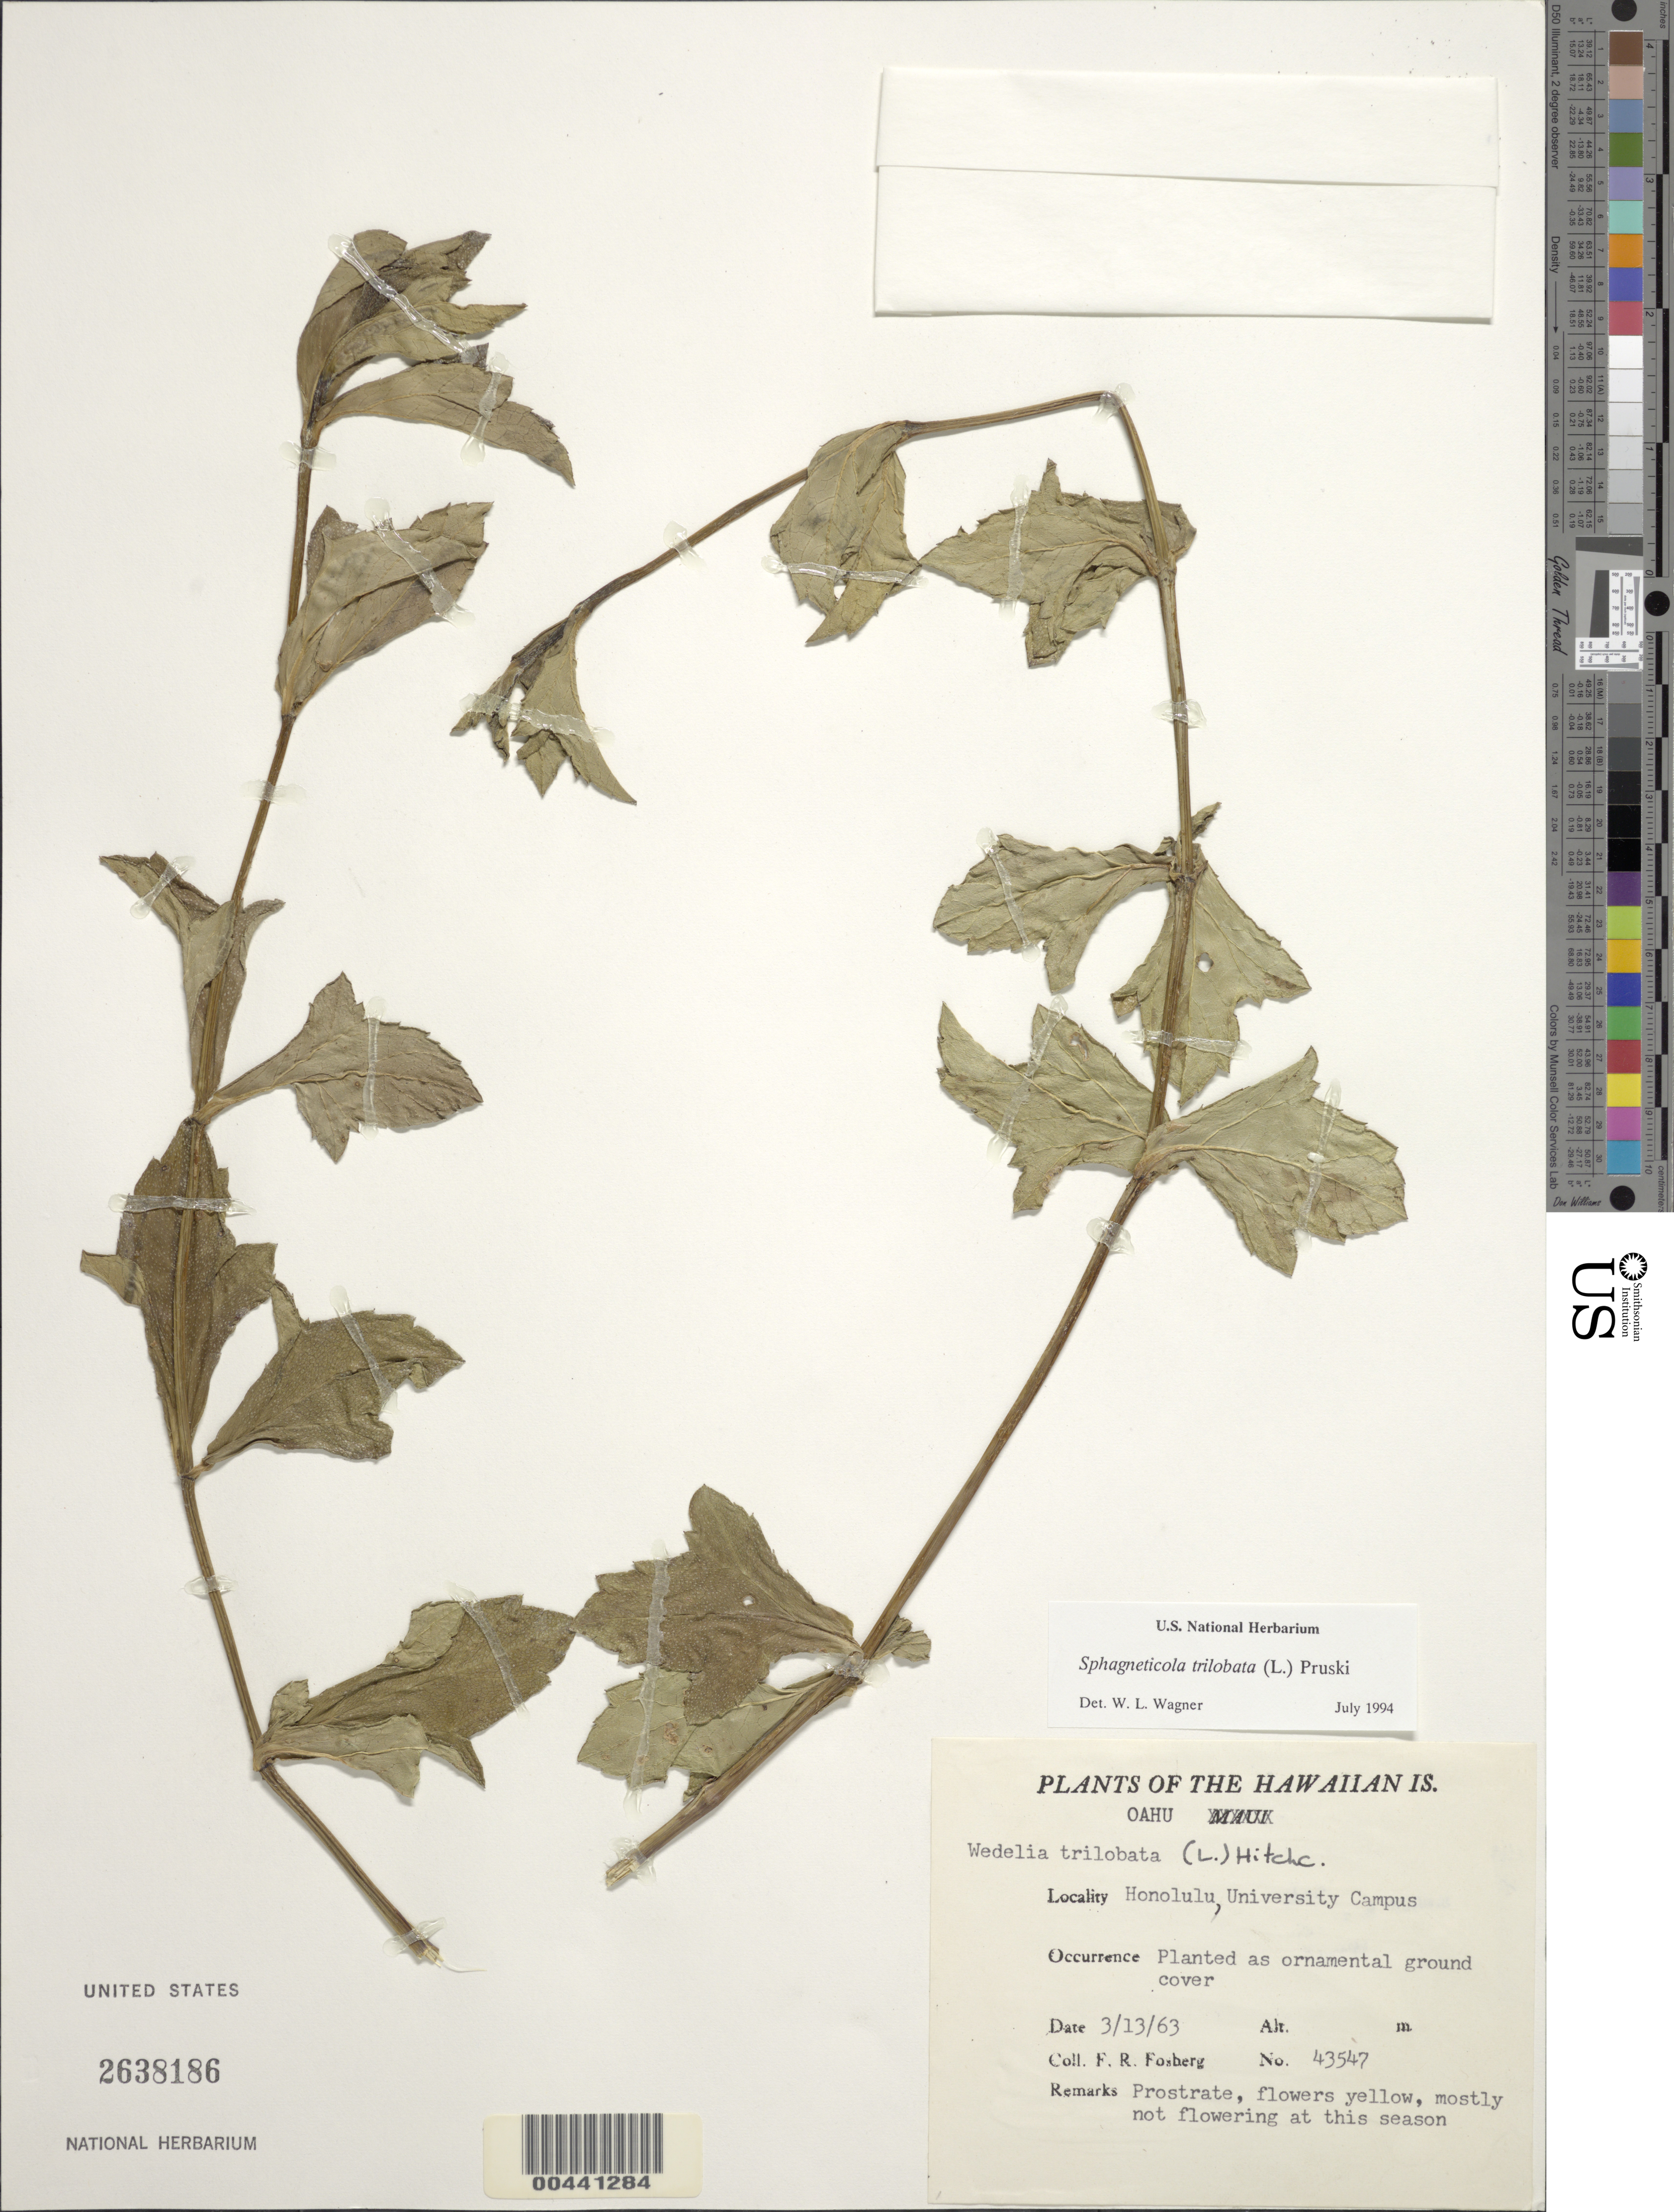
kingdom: Plantae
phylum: Tracheophyta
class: Magnoliopsida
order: Asterales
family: Asteraceae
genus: Sphagneticola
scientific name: Sphagneticola trilobata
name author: (L.) Pruski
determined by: Wagner, W. L., (BOT), Smithsonian Institution - National Museum of Natural History (UNITED STATES)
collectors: F. R. Fosberg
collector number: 43547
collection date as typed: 13 Mar 1963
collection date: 1963-03-13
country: United States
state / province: Hawaii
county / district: Honolulu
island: Oahu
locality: Honolulu, University Campus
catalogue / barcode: US 2638186